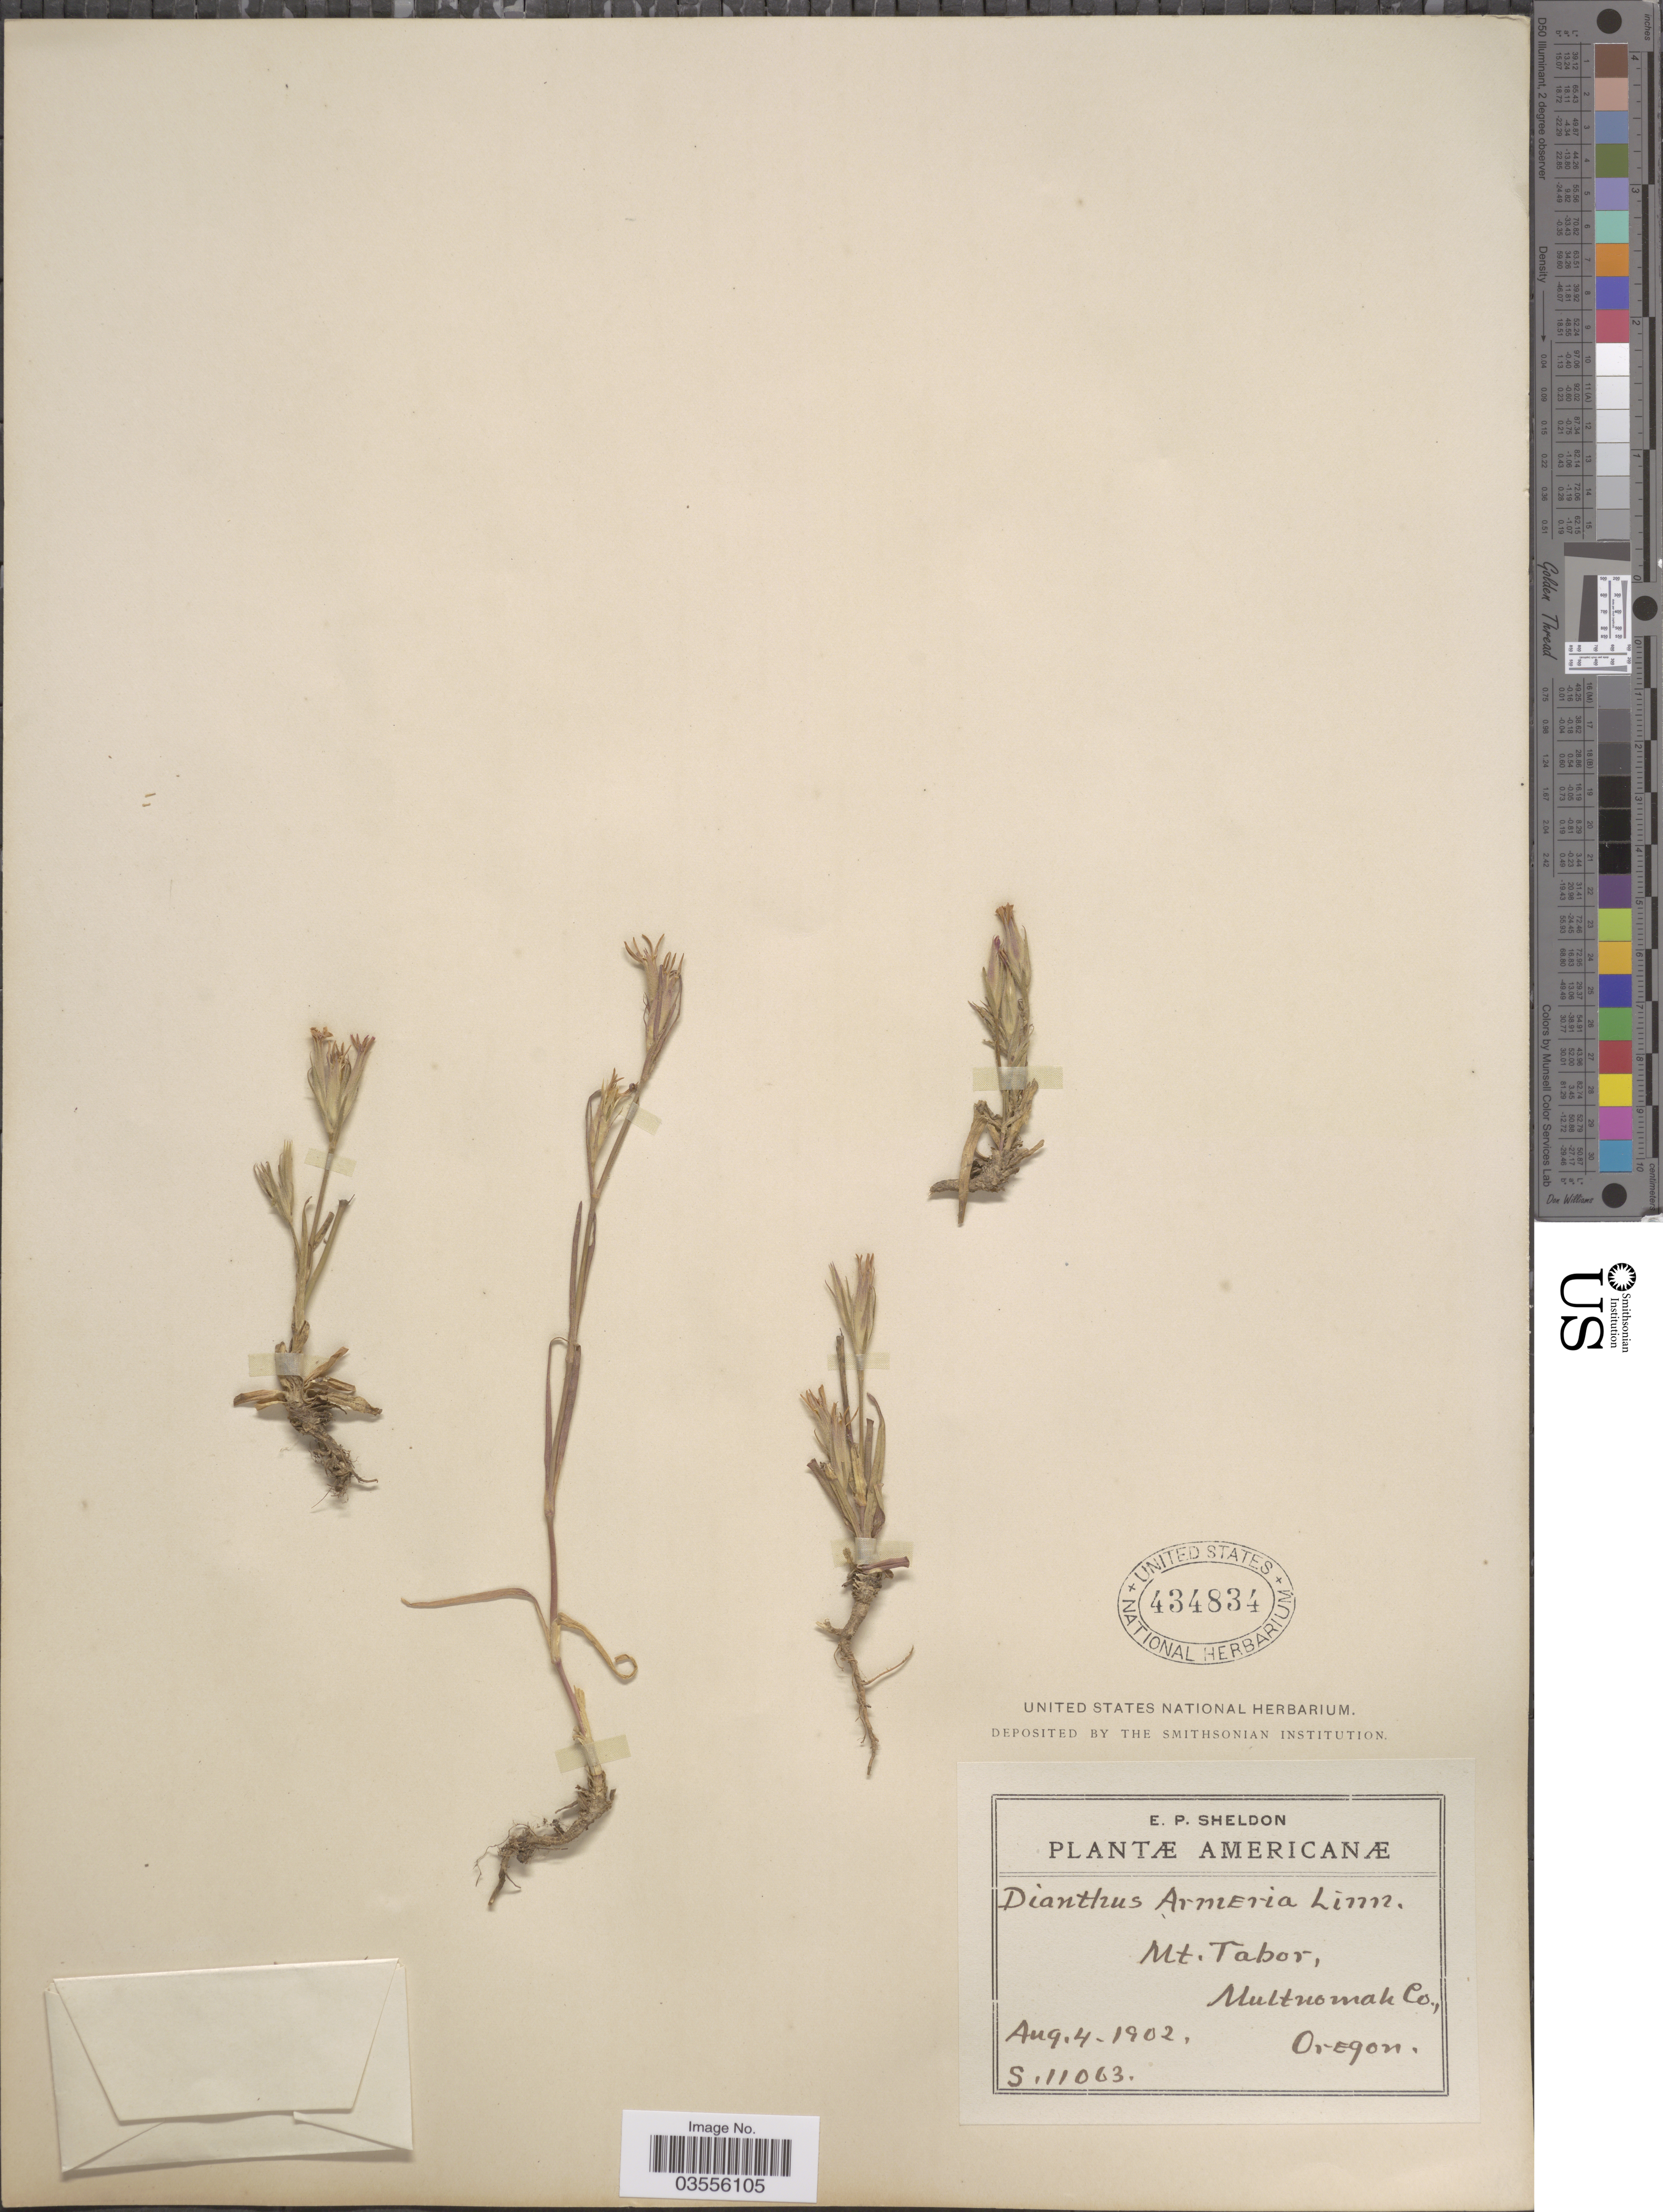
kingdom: Plantae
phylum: Tracheophyta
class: Magnoliopsida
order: Caryophyllales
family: Caryophyllaceae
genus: Dianthus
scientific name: Dianthus armeria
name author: L.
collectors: E. P. Sheldon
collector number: S11063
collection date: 1902-08-04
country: United States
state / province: Oregon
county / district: Multnomah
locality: Mt. Tabor, Multnomah Co.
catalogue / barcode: US 434834